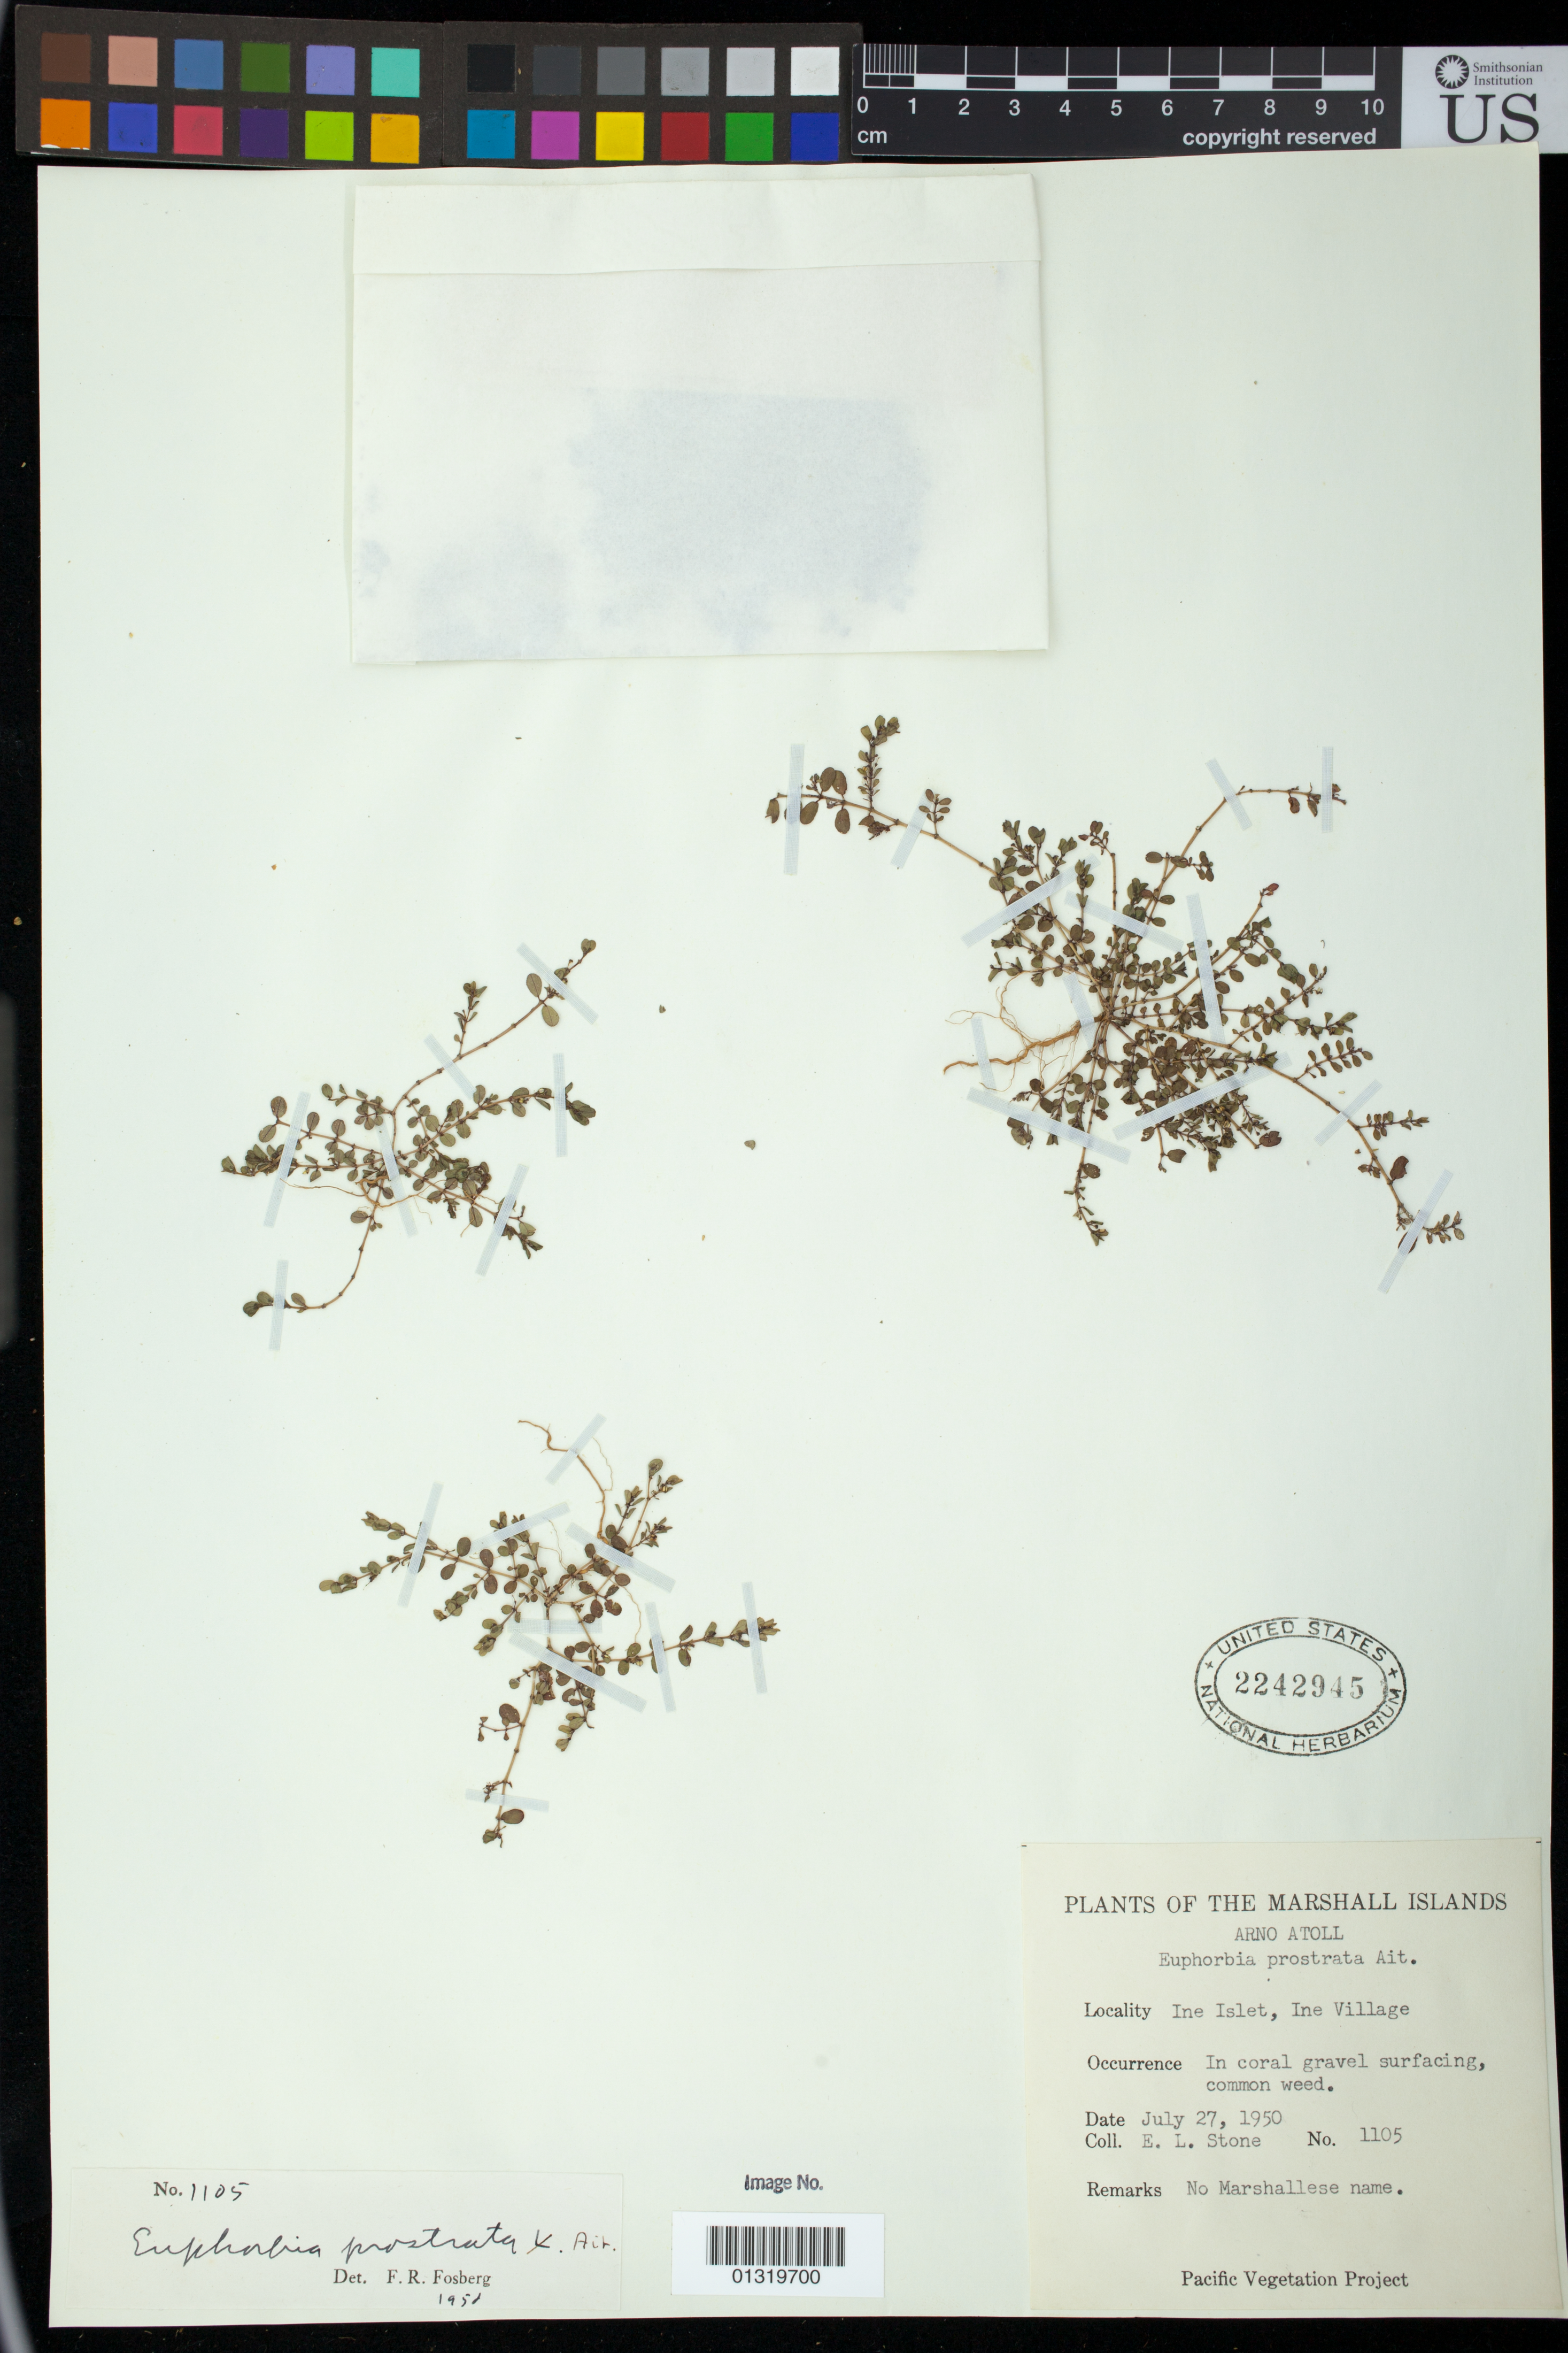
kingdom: Plantae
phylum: Tracheophyta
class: Magnoliopsida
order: Malpighiales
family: Euphorbiaceae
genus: Euphorbia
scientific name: Euphorbia prostrata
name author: Aiton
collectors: E. L. Stone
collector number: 1105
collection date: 1950-07-27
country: Marshall Islands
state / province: Arno Atoll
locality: Ine Islet, Ine Village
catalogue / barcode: US 2242945